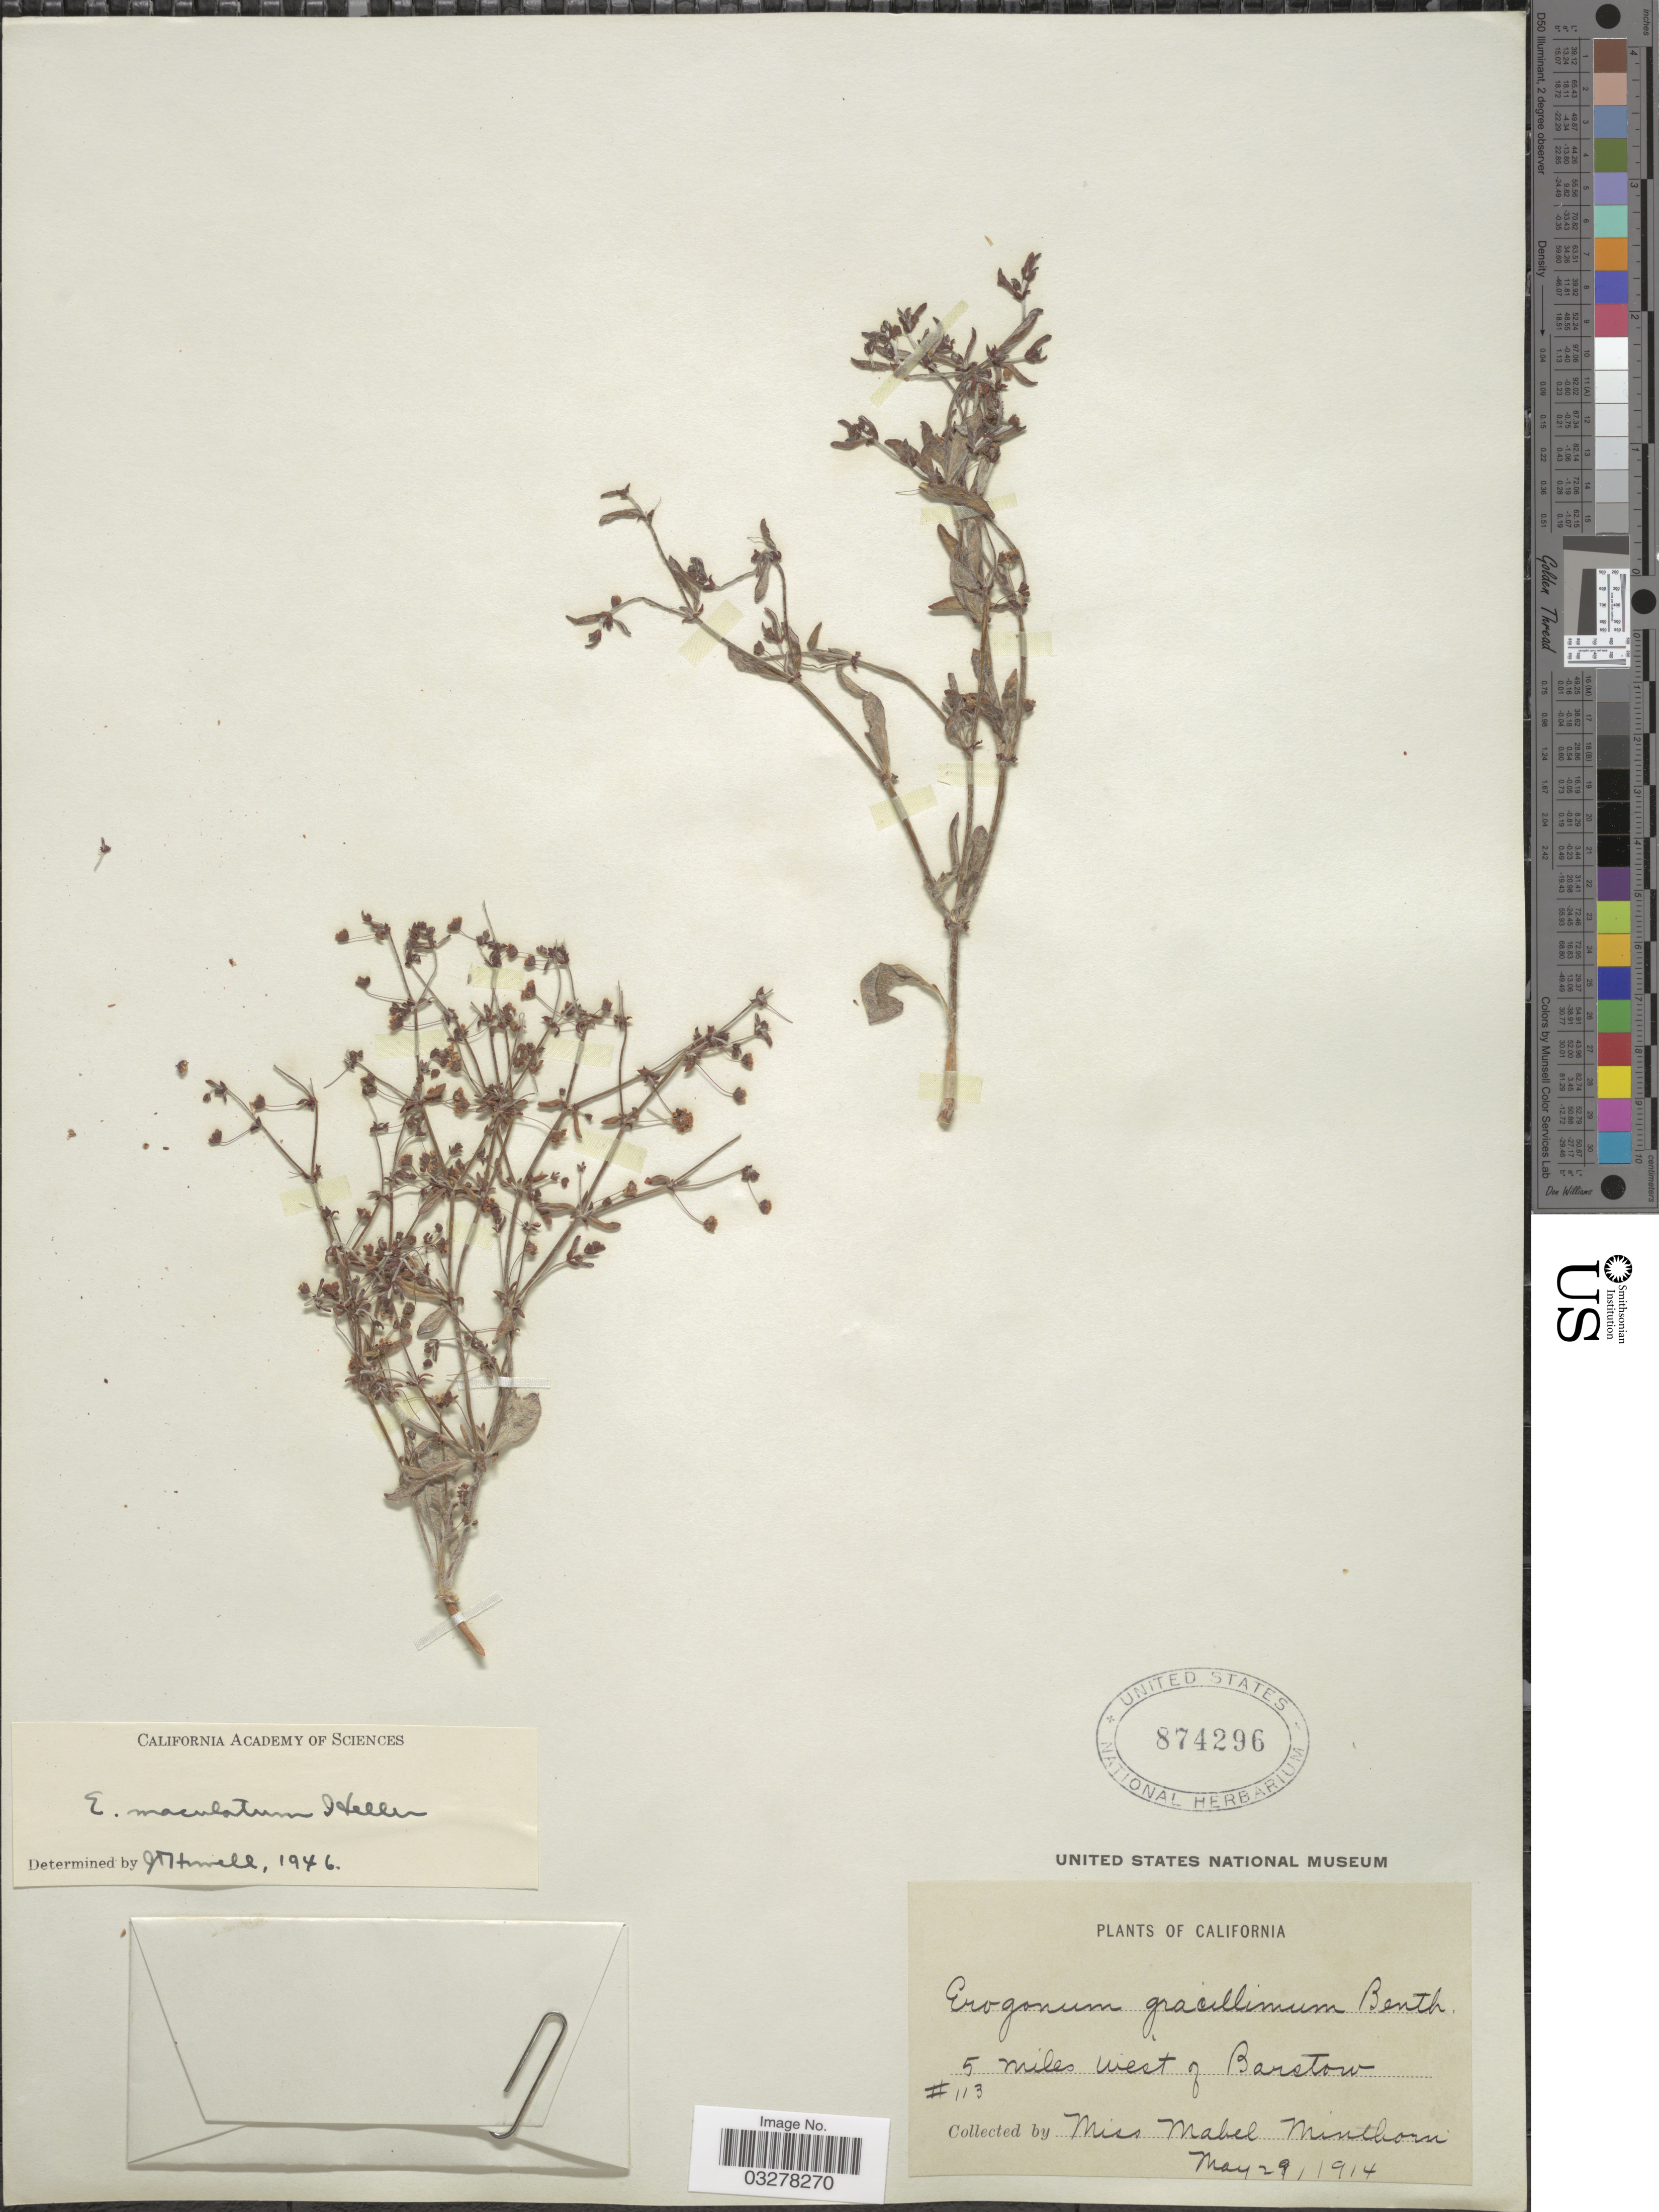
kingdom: Plantae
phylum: Tracheophyta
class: Magnoliopsida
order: Caryophyllales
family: Polygonaceae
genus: Eriogonum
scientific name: Eriogonum maculatum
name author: A. Heller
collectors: M. Minthorn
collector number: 113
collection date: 1914-05-29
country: United States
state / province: California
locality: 5 miles west of Barstow.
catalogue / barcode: US 874296